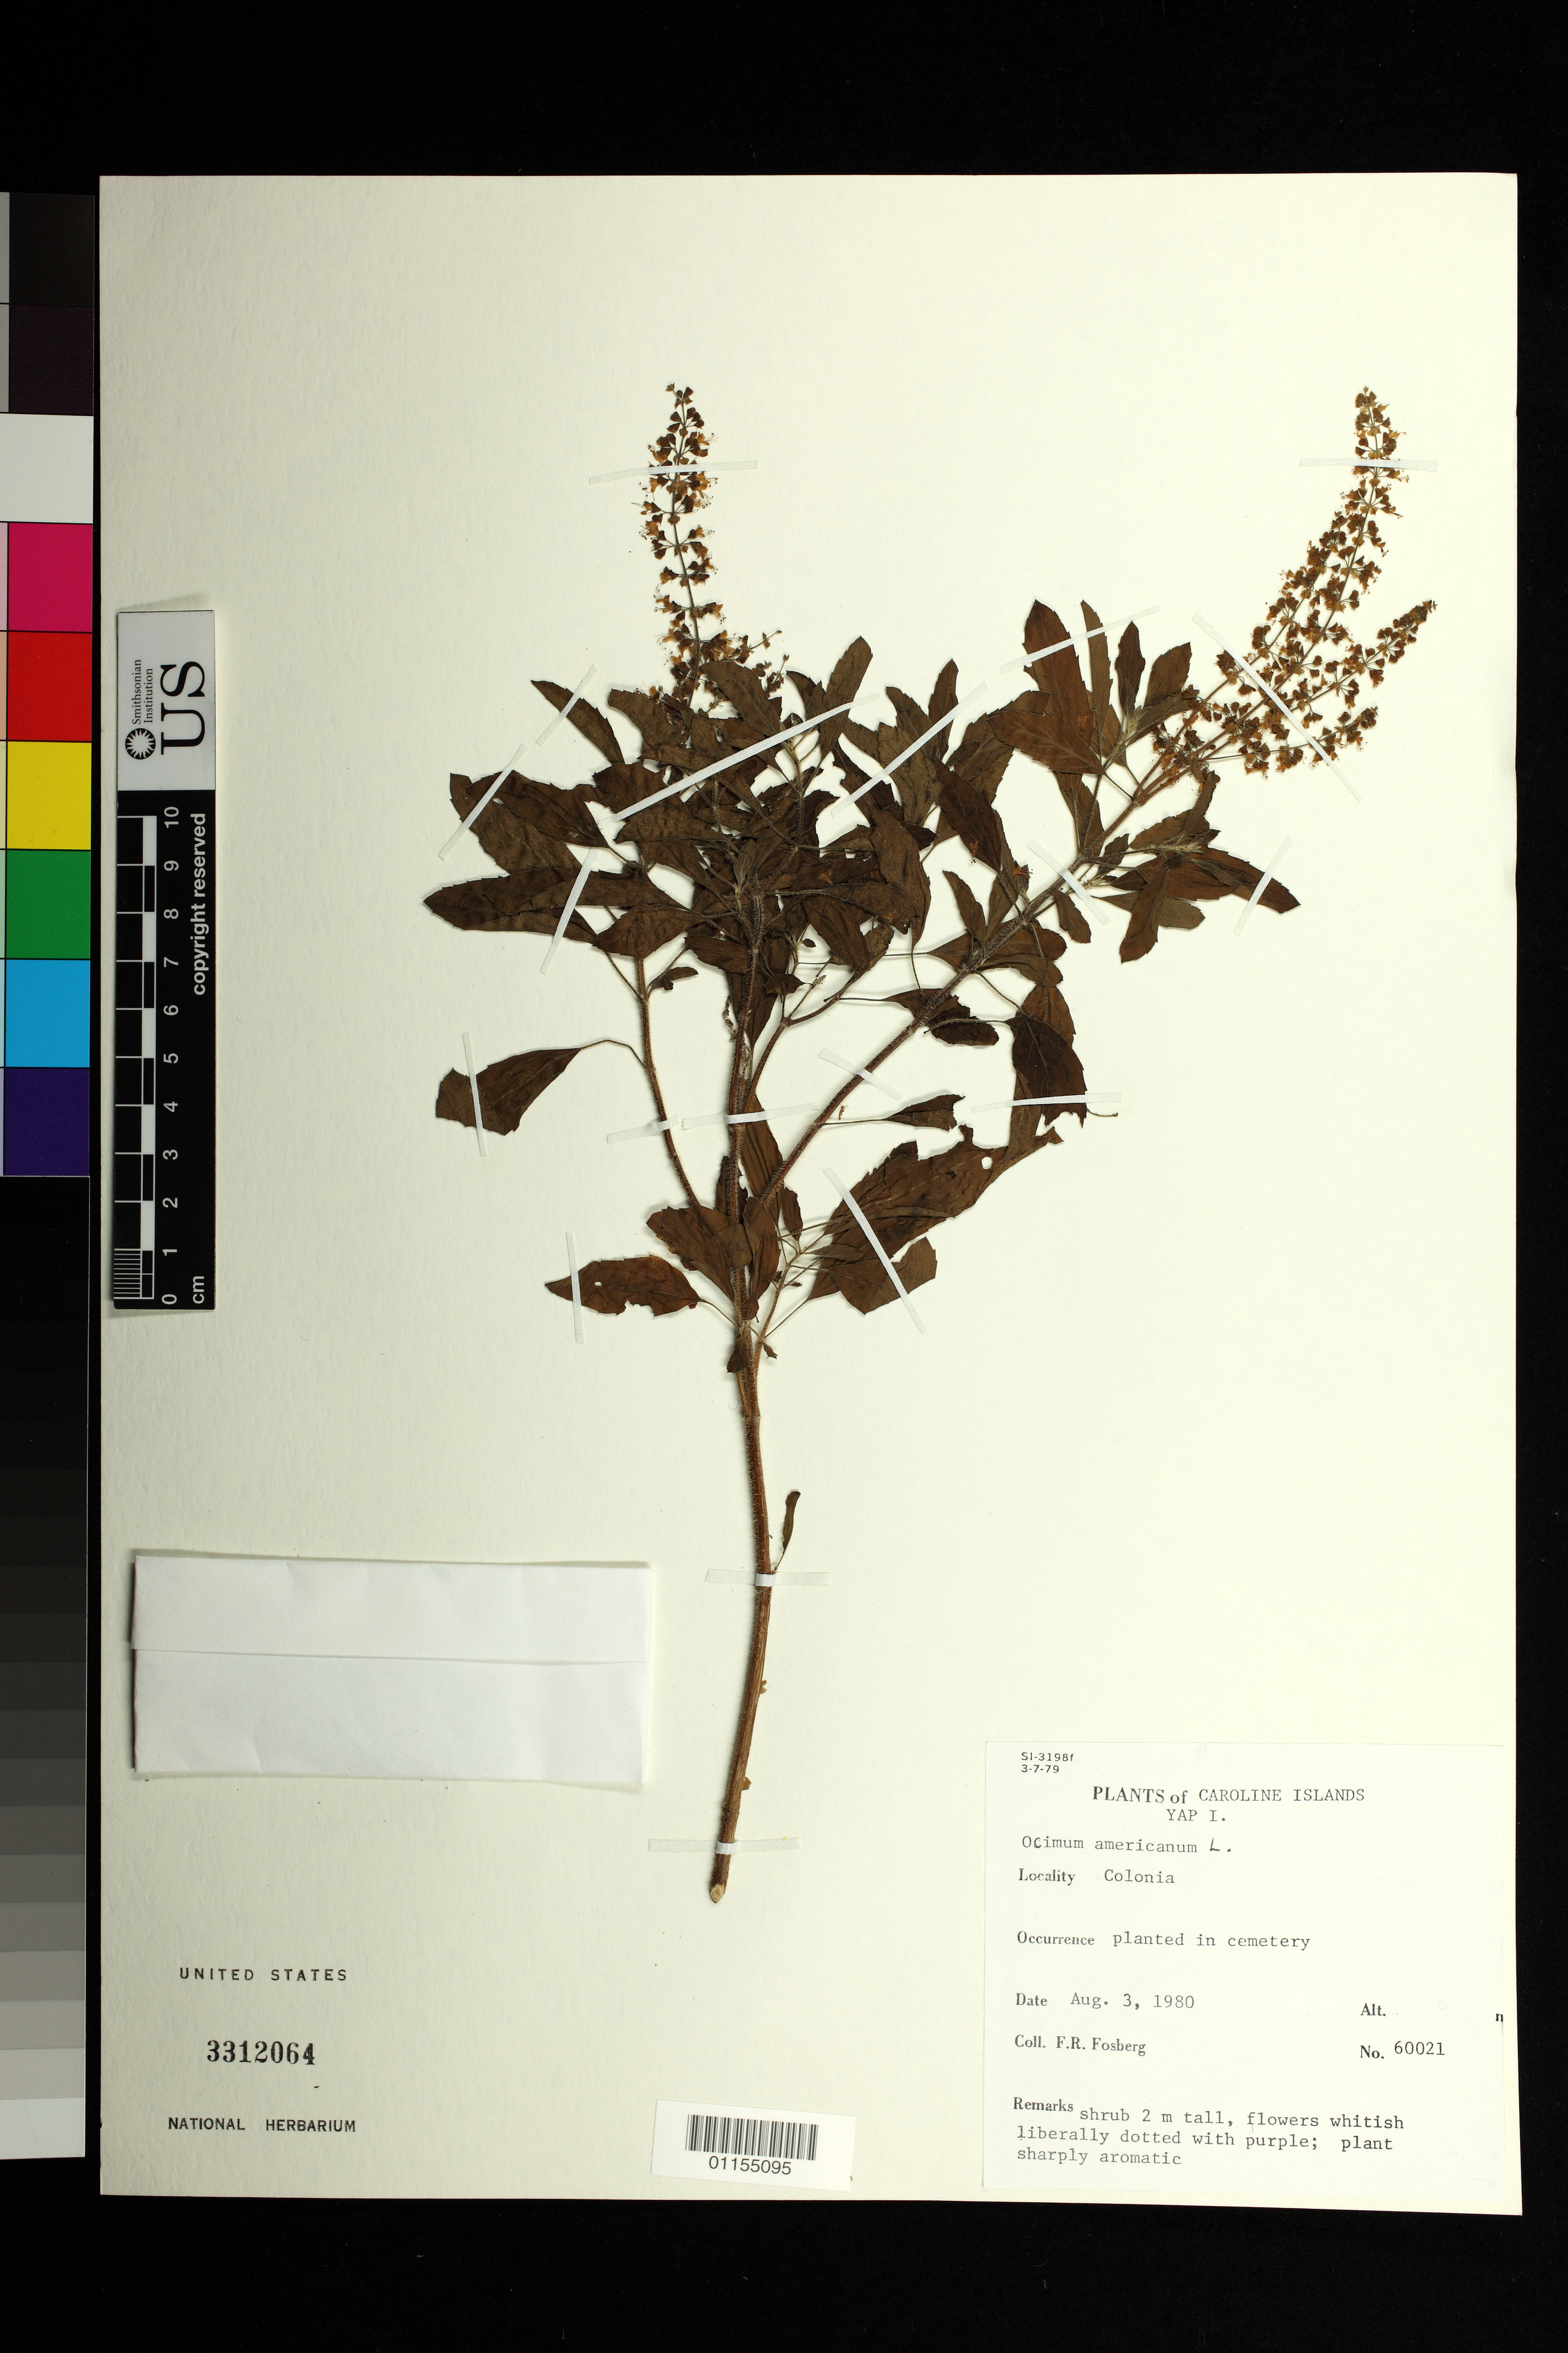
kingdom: Plantae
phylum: Tracheophyta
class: Magnoliopsida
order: Lamiales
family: Lamiaceae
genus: Ocimum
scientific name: Ocimum americanum var. americanum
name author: L.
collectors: F. R. Fosberg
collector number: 60021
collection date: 1980-08-03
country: Micronesia, Federated States of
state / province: Yap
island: Yap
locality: Colonia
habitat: planted in cemetery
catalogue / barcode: US 3312064